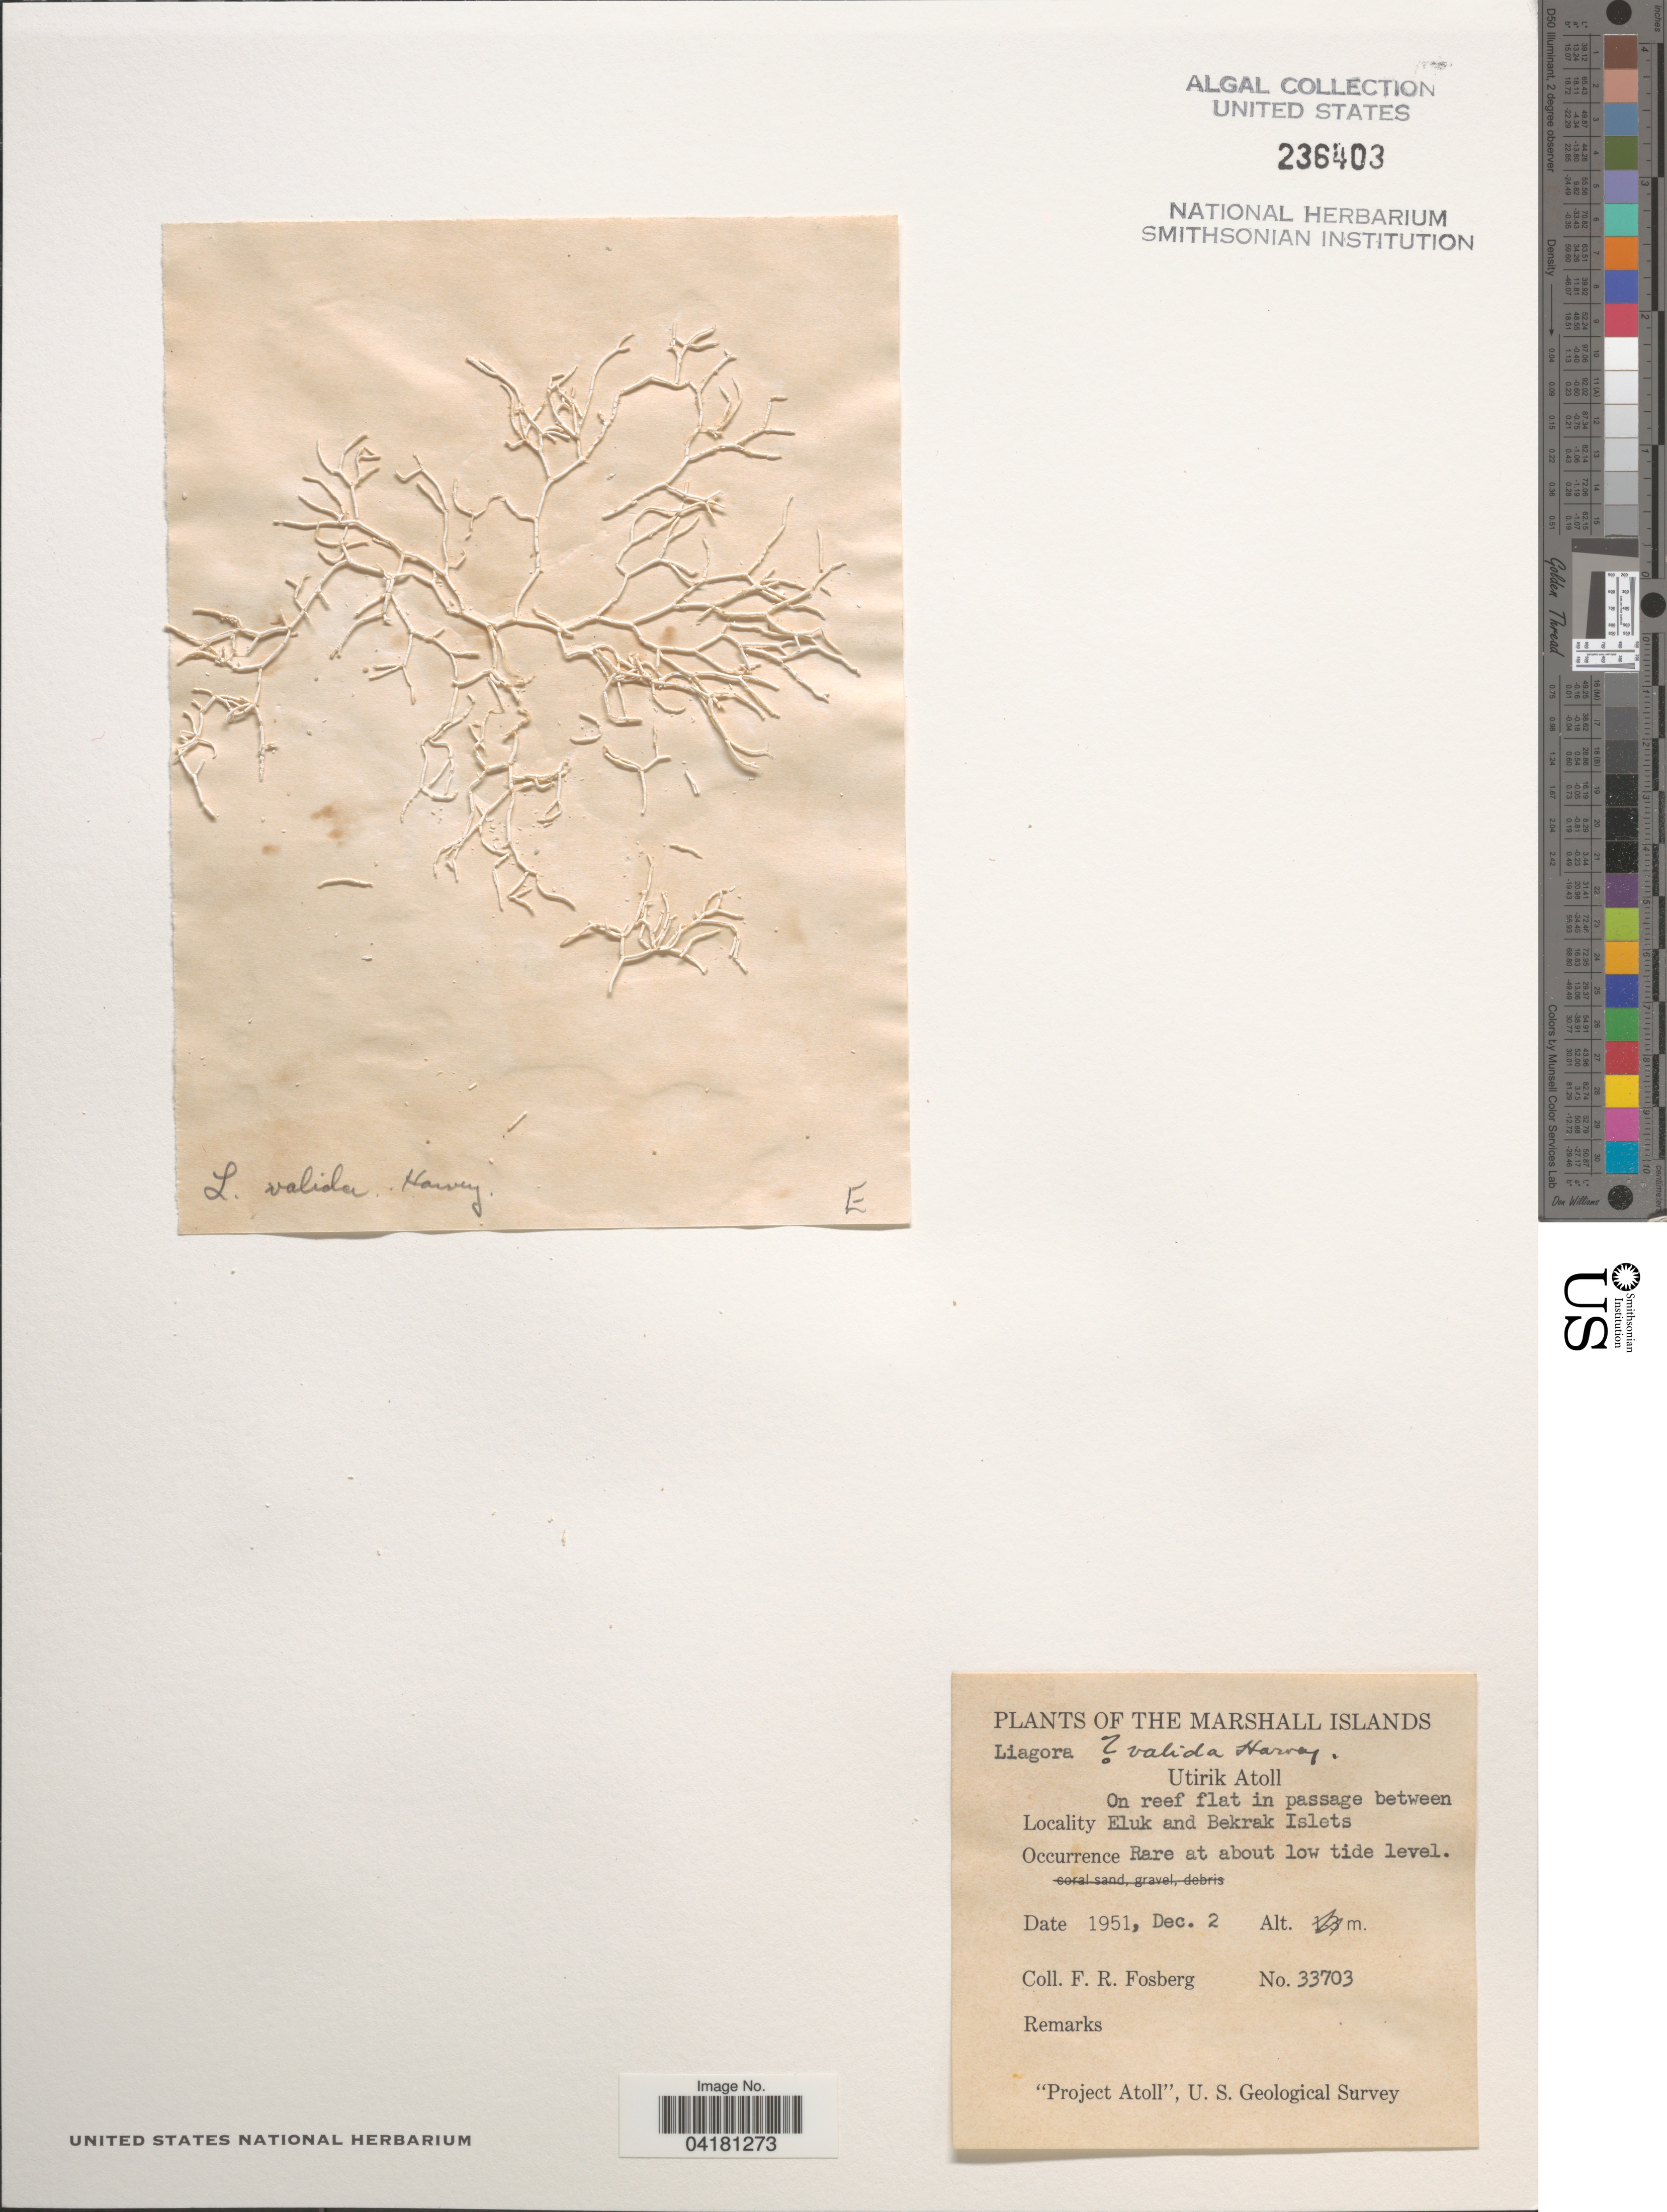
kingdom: Plantae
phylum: Rhodophyta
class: Florideophyceae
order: Nemaliales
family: Liagoraceae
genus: Titanophycus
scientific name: Titanophycus validus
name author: (Harv.) Huisman et al.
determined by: Algae name updating Project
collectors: F. R. Fosberg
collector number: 33703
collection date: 1951-12-02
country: Marshall Islands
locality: Utirik Atoll. On reef flat in passage between Eluk and Bekrak Islets. "Project Atoll", U. S. Geological Survey.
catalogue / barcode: US 236403